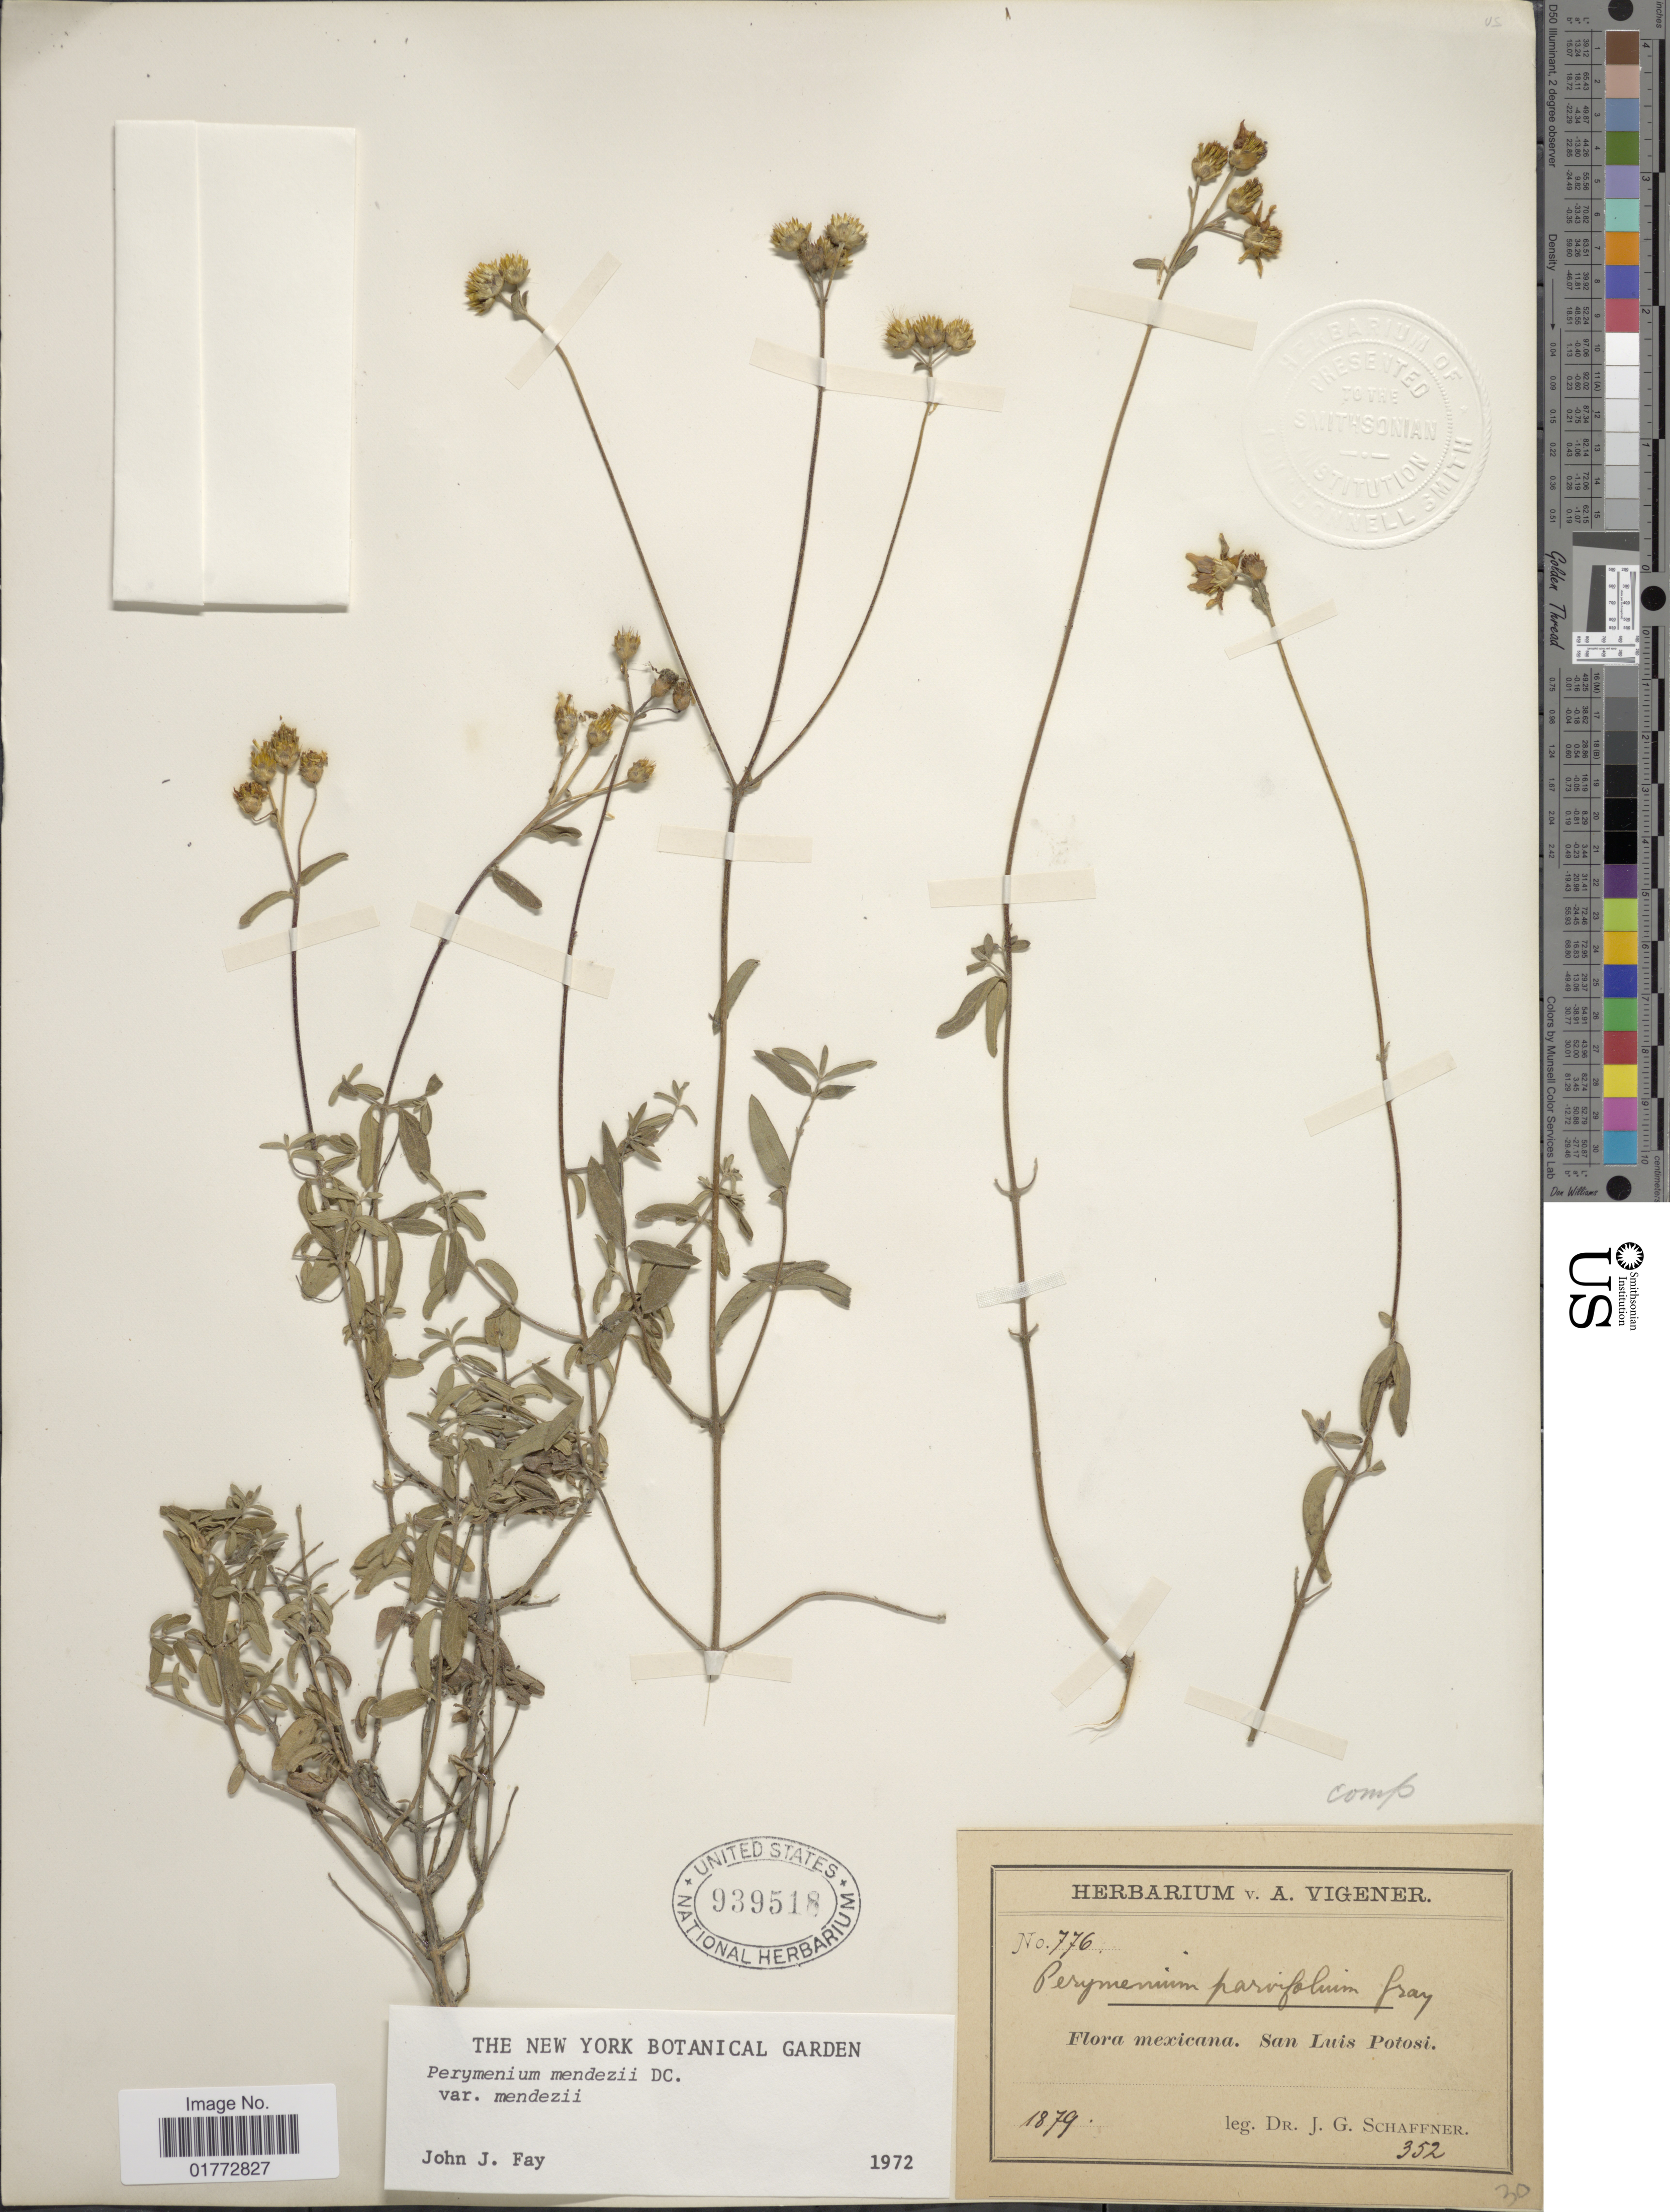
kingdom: Plantae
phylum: Tracheophyta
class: Magnoliopsida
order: Asterales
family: Asteraceae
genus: Perymenium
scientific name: Perymenium mendezii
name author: DC.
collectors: J. G. Schaffner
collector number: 776/352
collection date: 1879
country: Mexico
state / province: San Luis Potosí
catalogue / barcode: US 939518